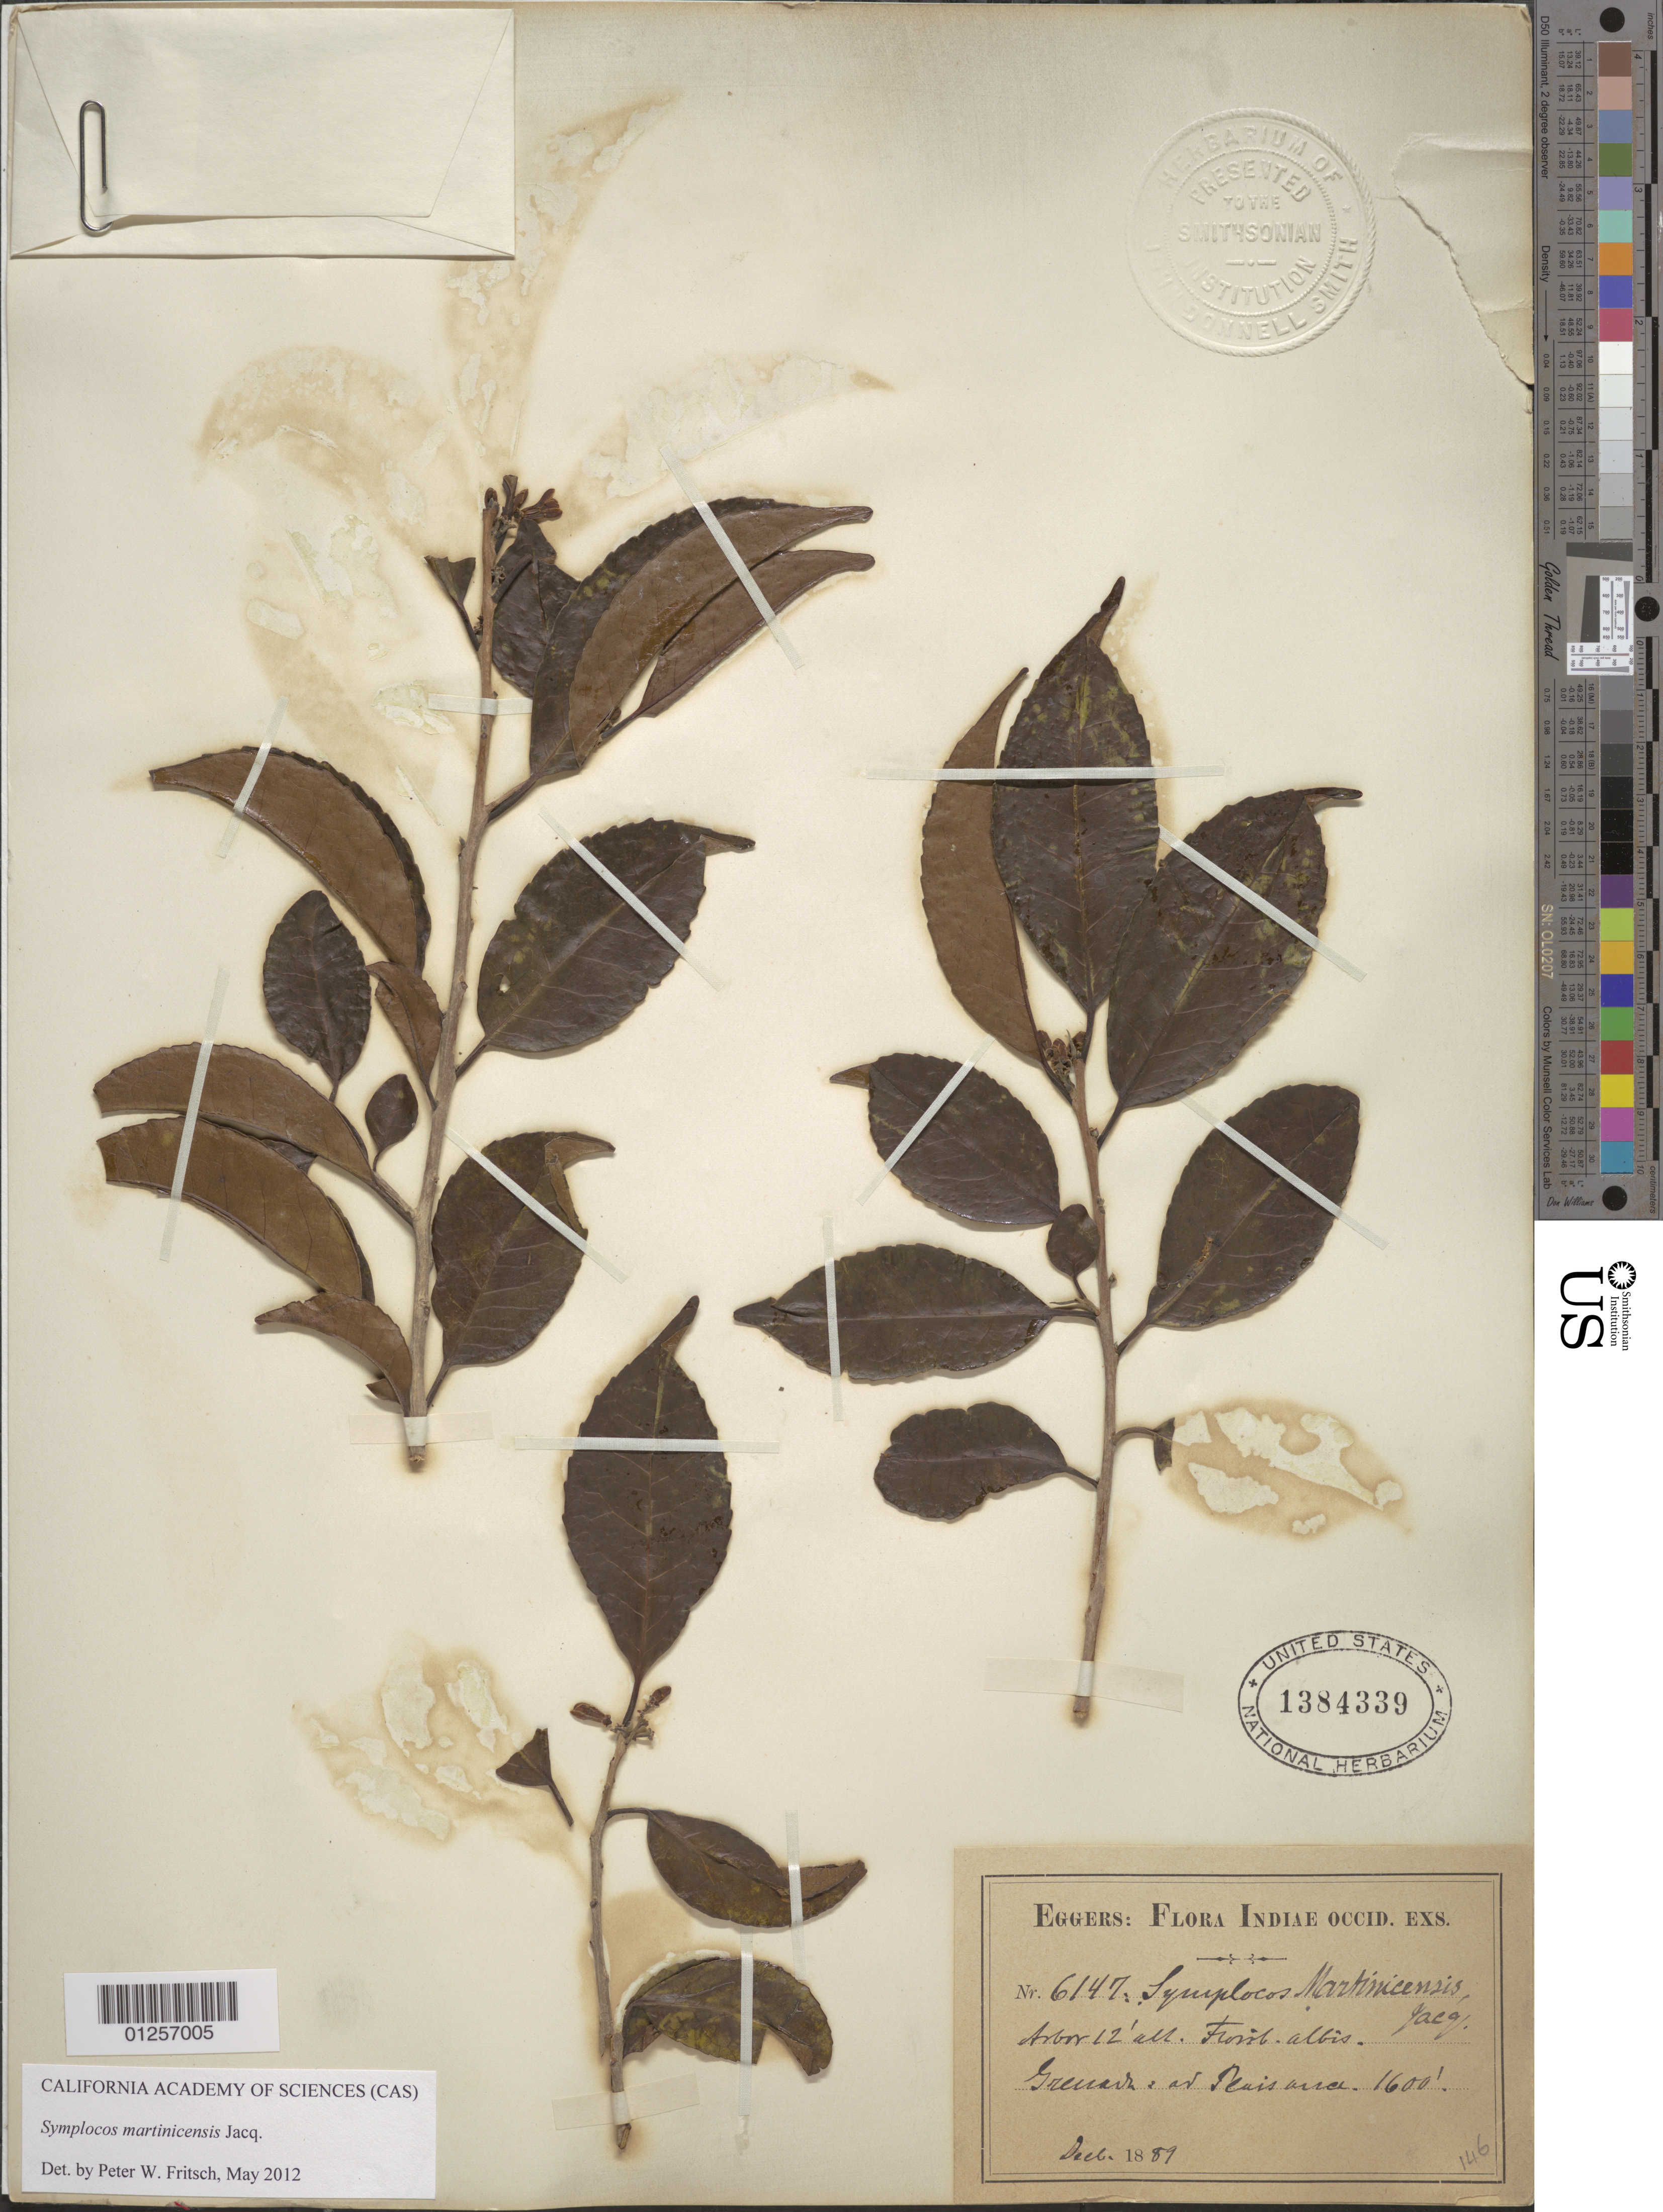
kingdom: Plantae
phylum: Tracheophyta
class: Magnoliopsida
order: Ericales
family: Symplocaceae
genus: Symplocos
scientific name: Symplocos martinicensis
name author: Jacq.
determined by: Fritsch, Peter W.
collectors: H. F. A. von Eggers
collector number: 6147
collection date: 1889-12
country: Grenada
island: Grenada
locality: Plaisance.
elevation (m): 488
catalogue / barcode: US 1384339